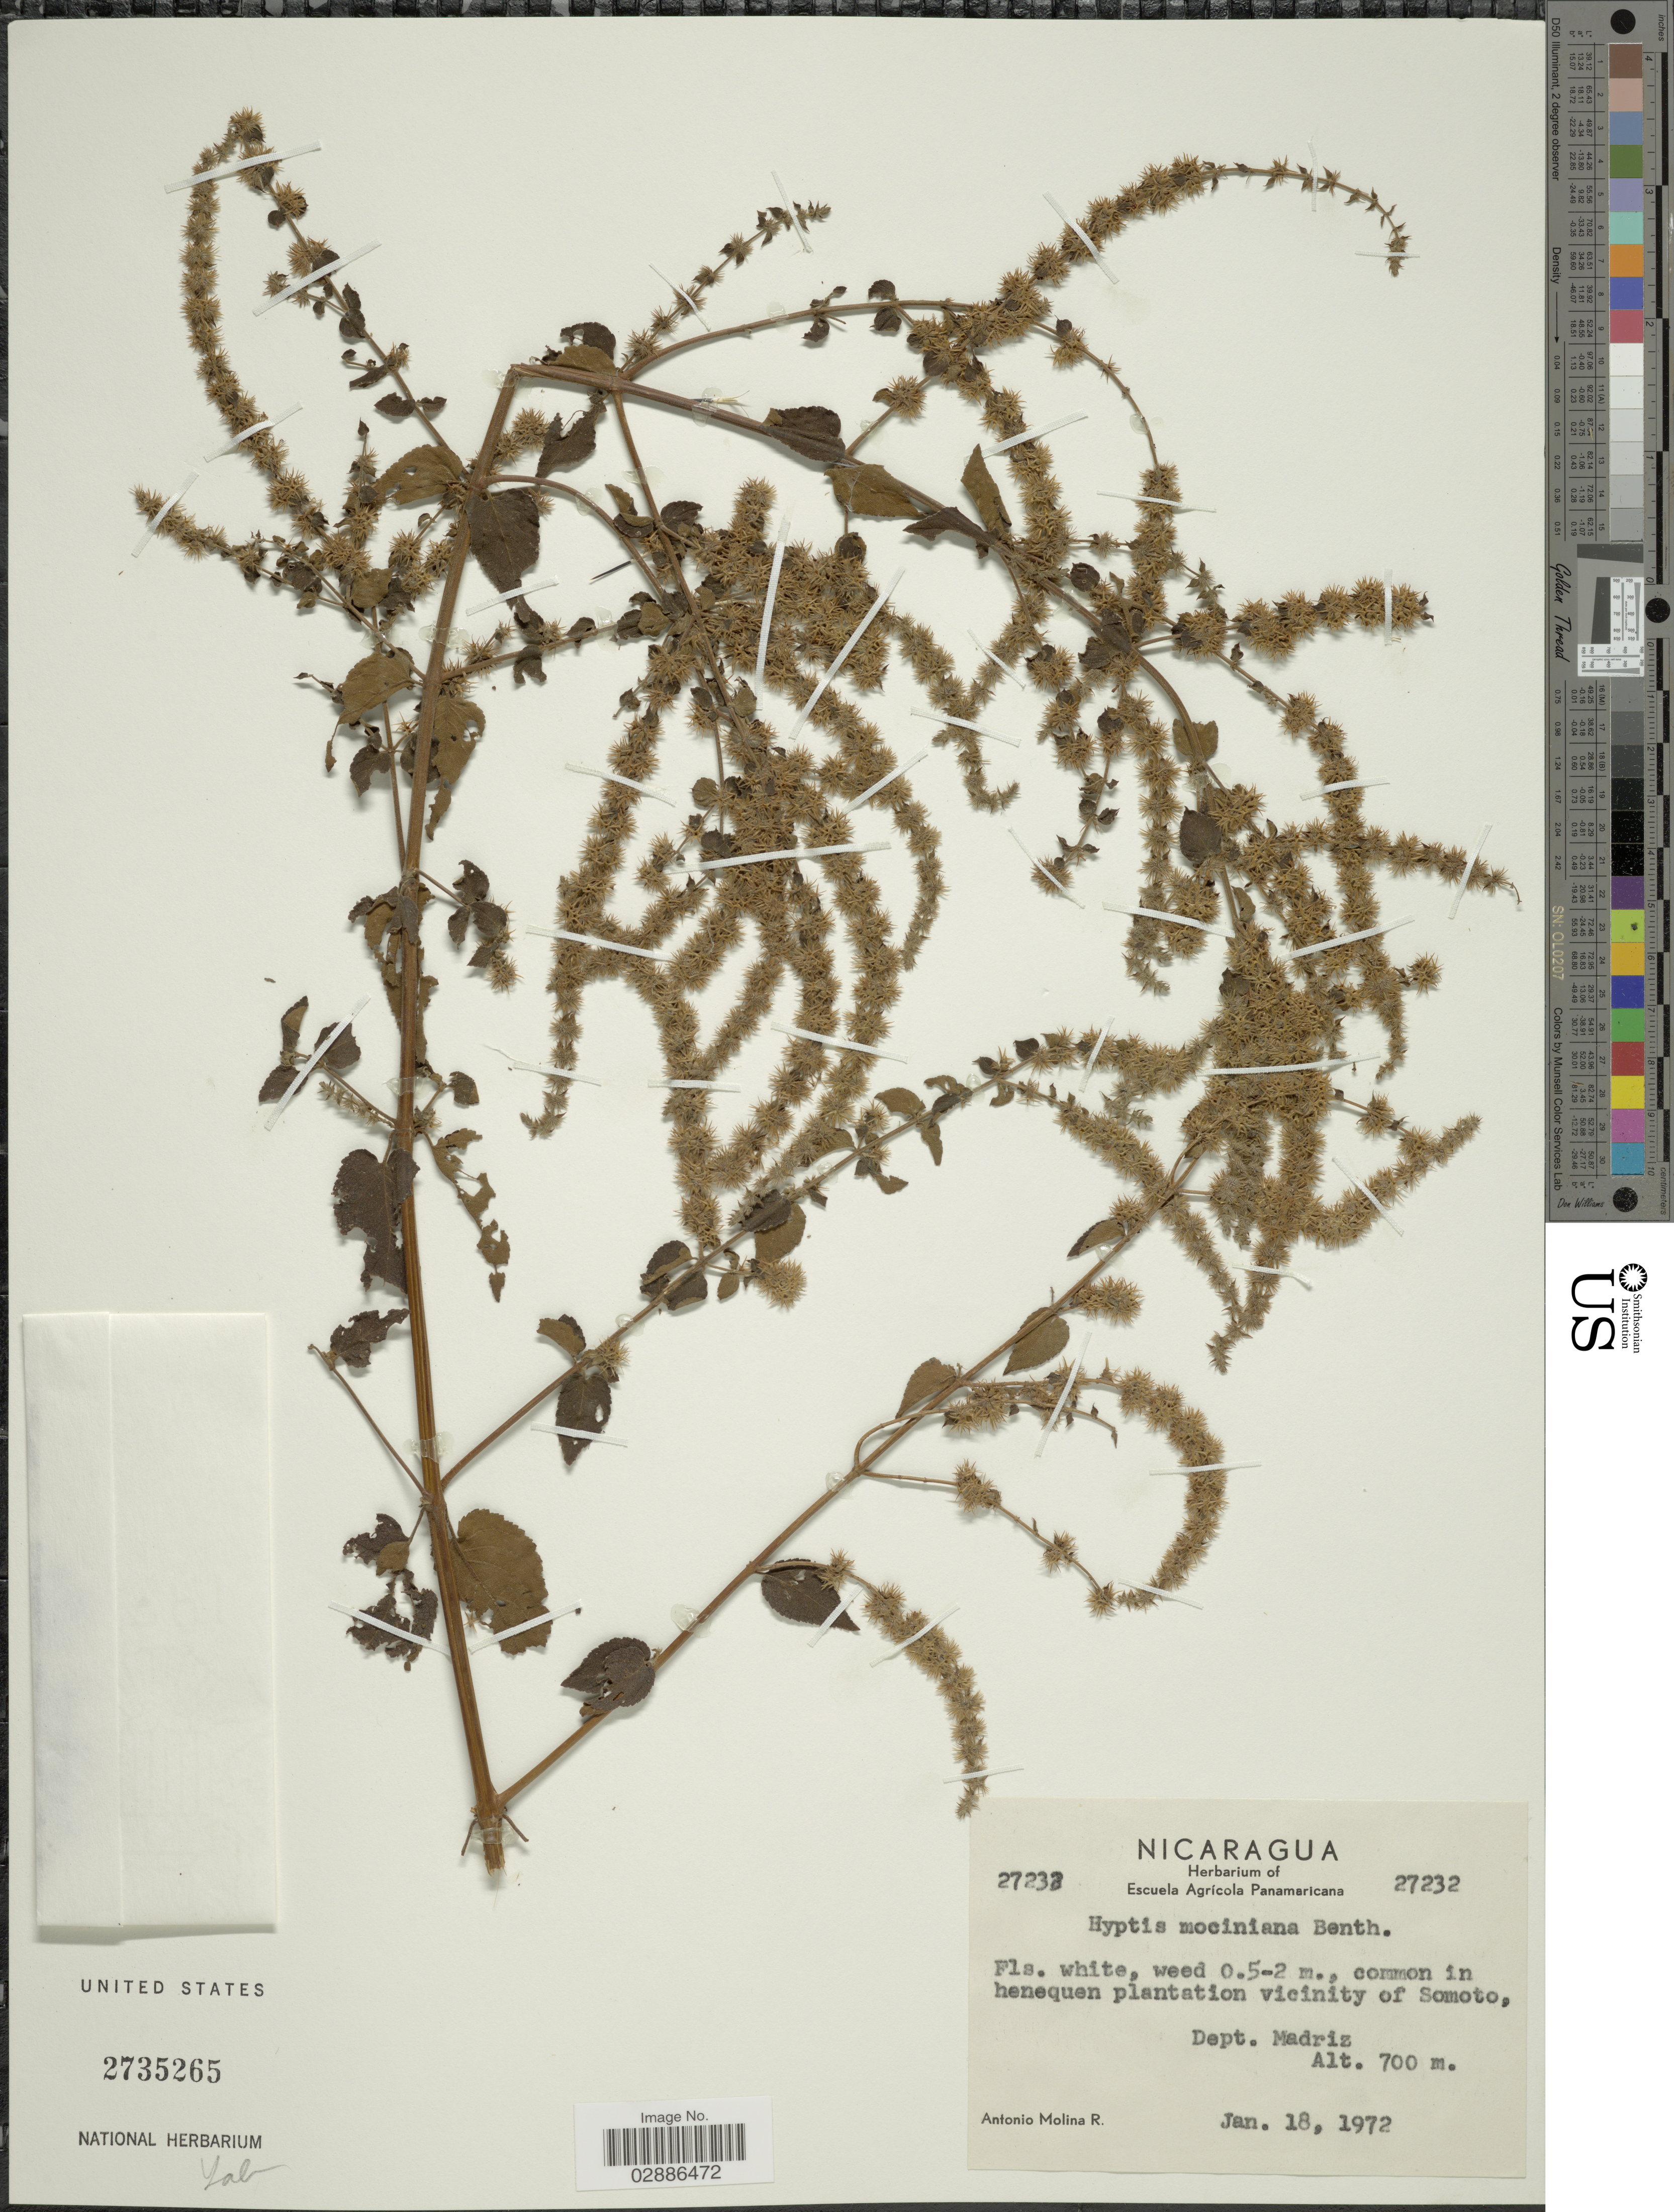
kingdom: Plantae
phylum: Tracheophyta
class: Magnoliopsida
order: Lamiales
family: Lamiaceae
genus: Asterohyptis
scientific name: Asterohyptis mociniana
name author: (Benth.) Epling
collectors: A. Molina R.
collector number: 27233*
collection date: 1972-01-18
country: Nicaragua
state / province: Madriz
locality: Vicinity of Somoto, Dept. Madriz.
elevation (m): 700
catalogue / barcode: US 2735265